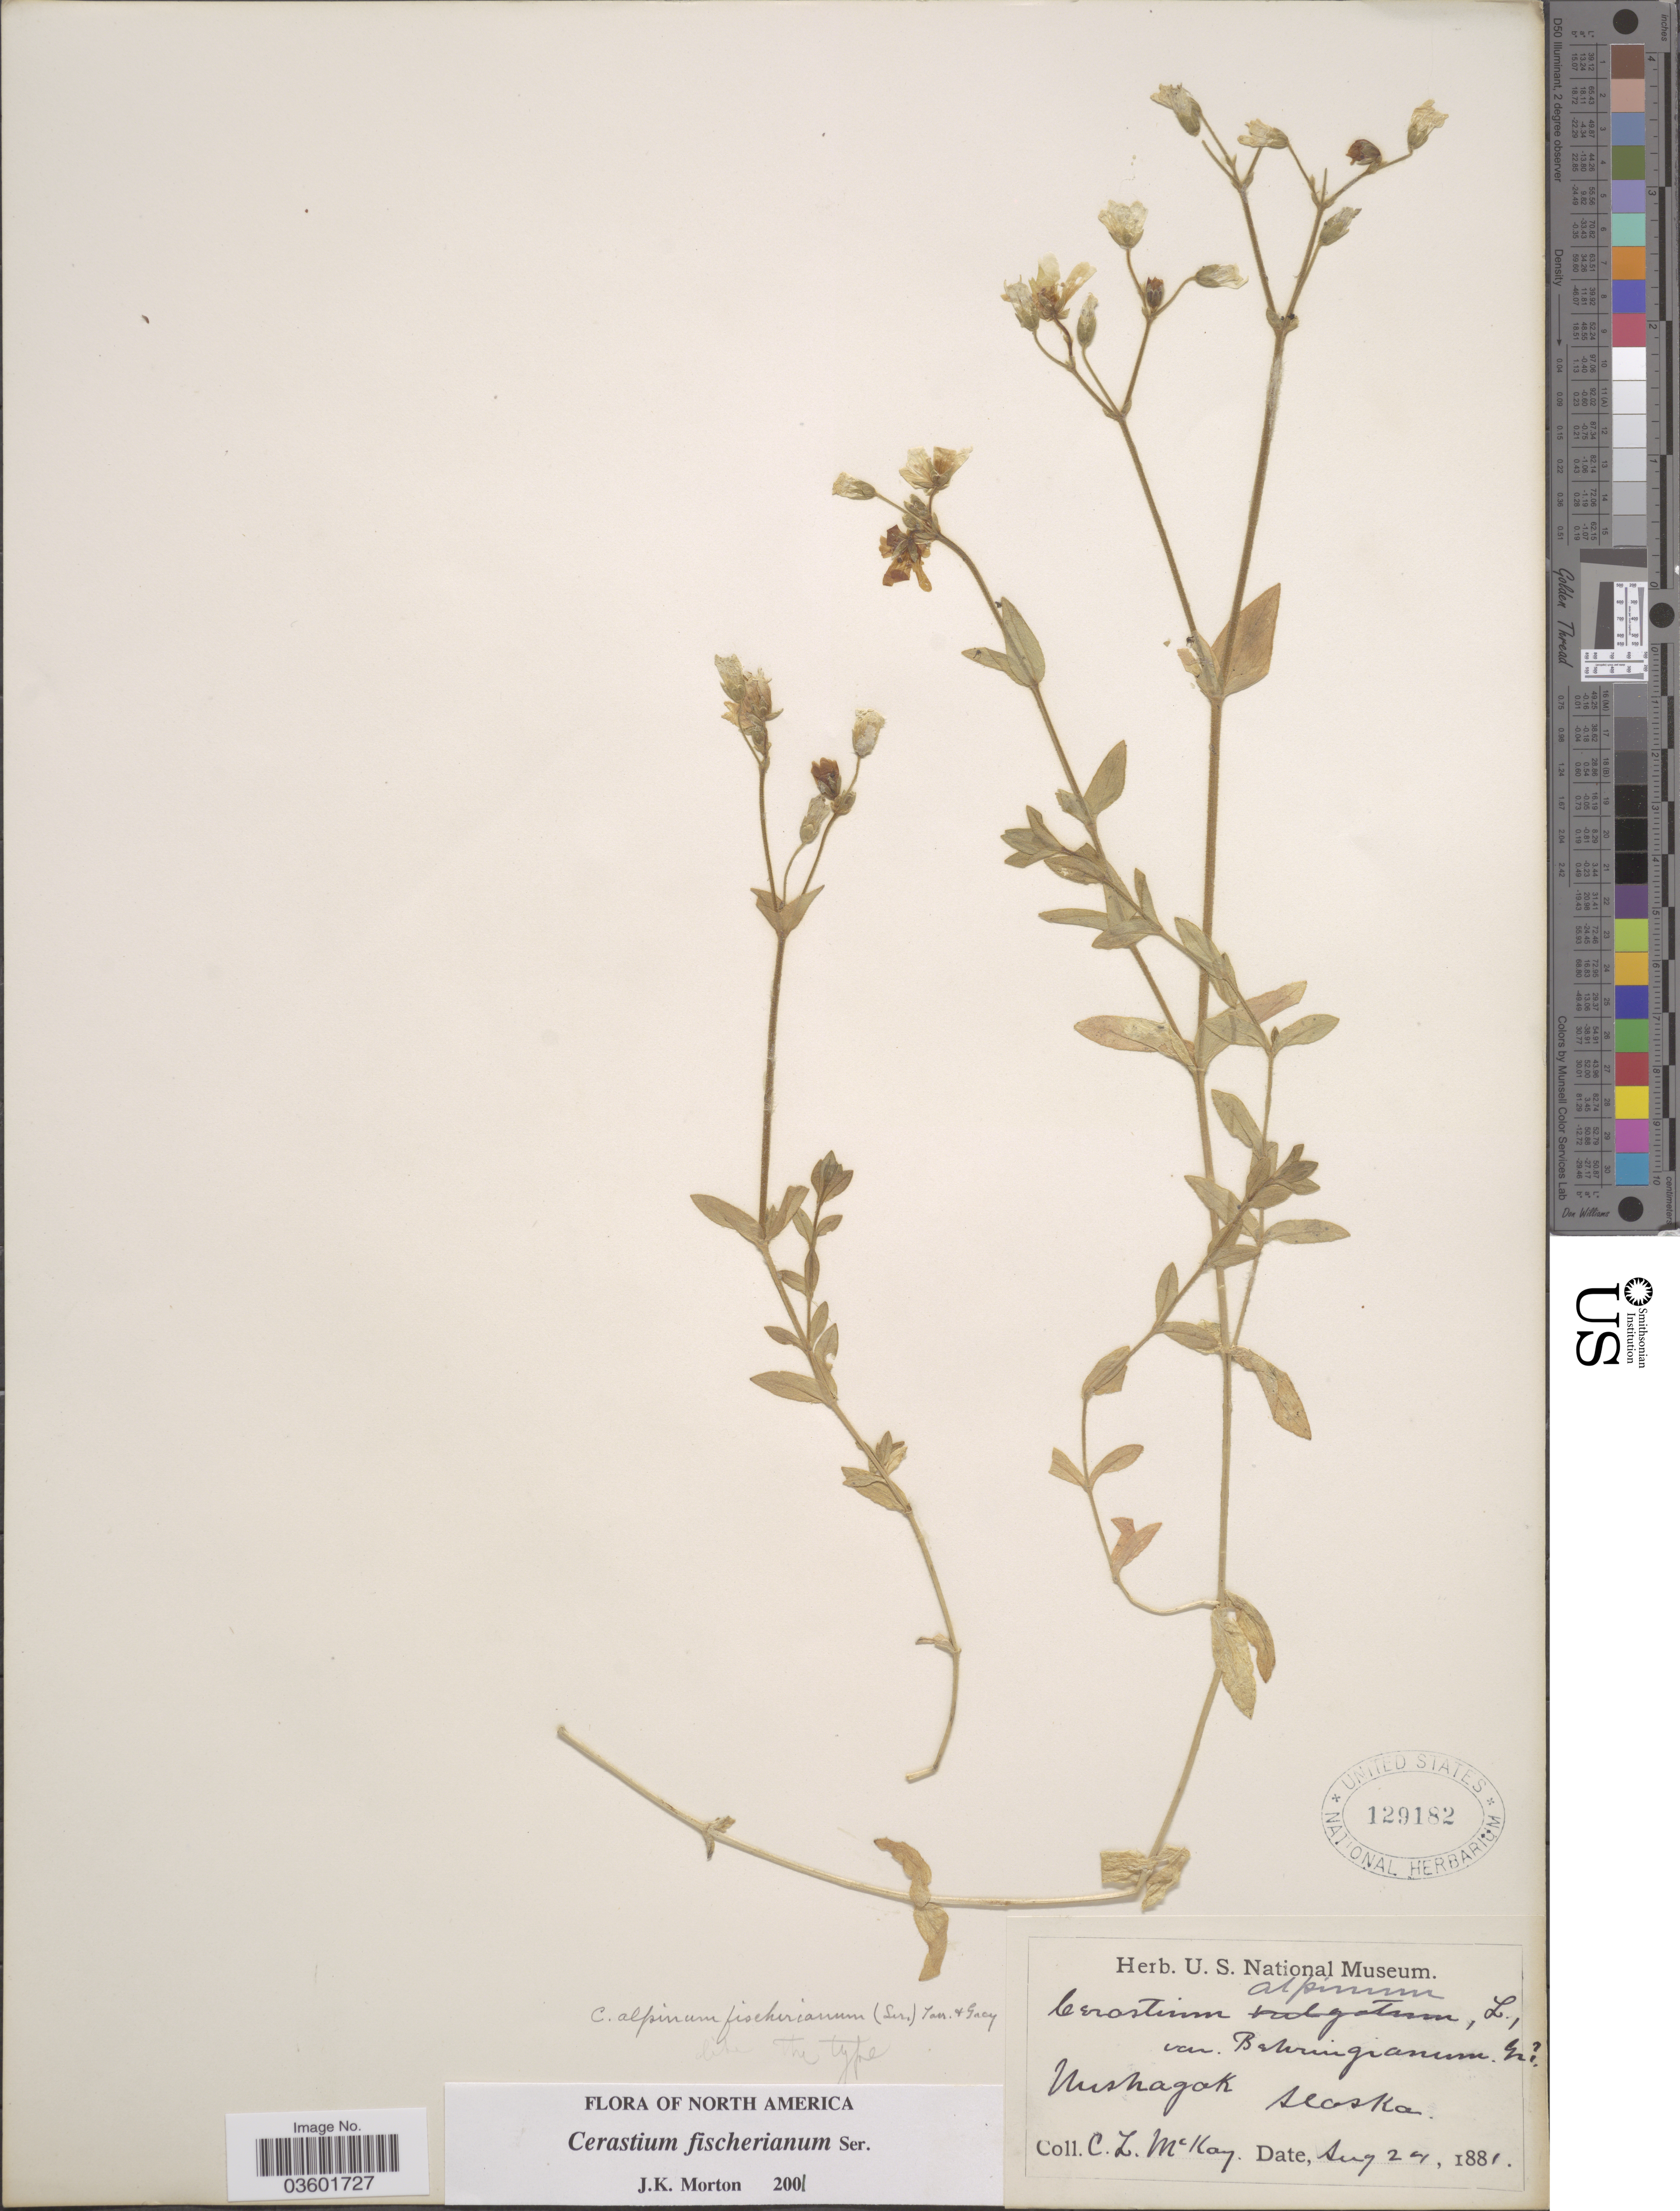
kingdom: Plantae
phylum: Tracheophyta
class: Magnoliopsida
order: Caryophyllales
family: Caryophyllaceae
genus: Cerastium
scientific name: Cerastium fischerianum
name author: Ser.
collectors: C. McKay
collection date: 1881-08-24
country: United States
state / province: Alaska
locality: Nushagak.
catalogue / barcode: US 129182